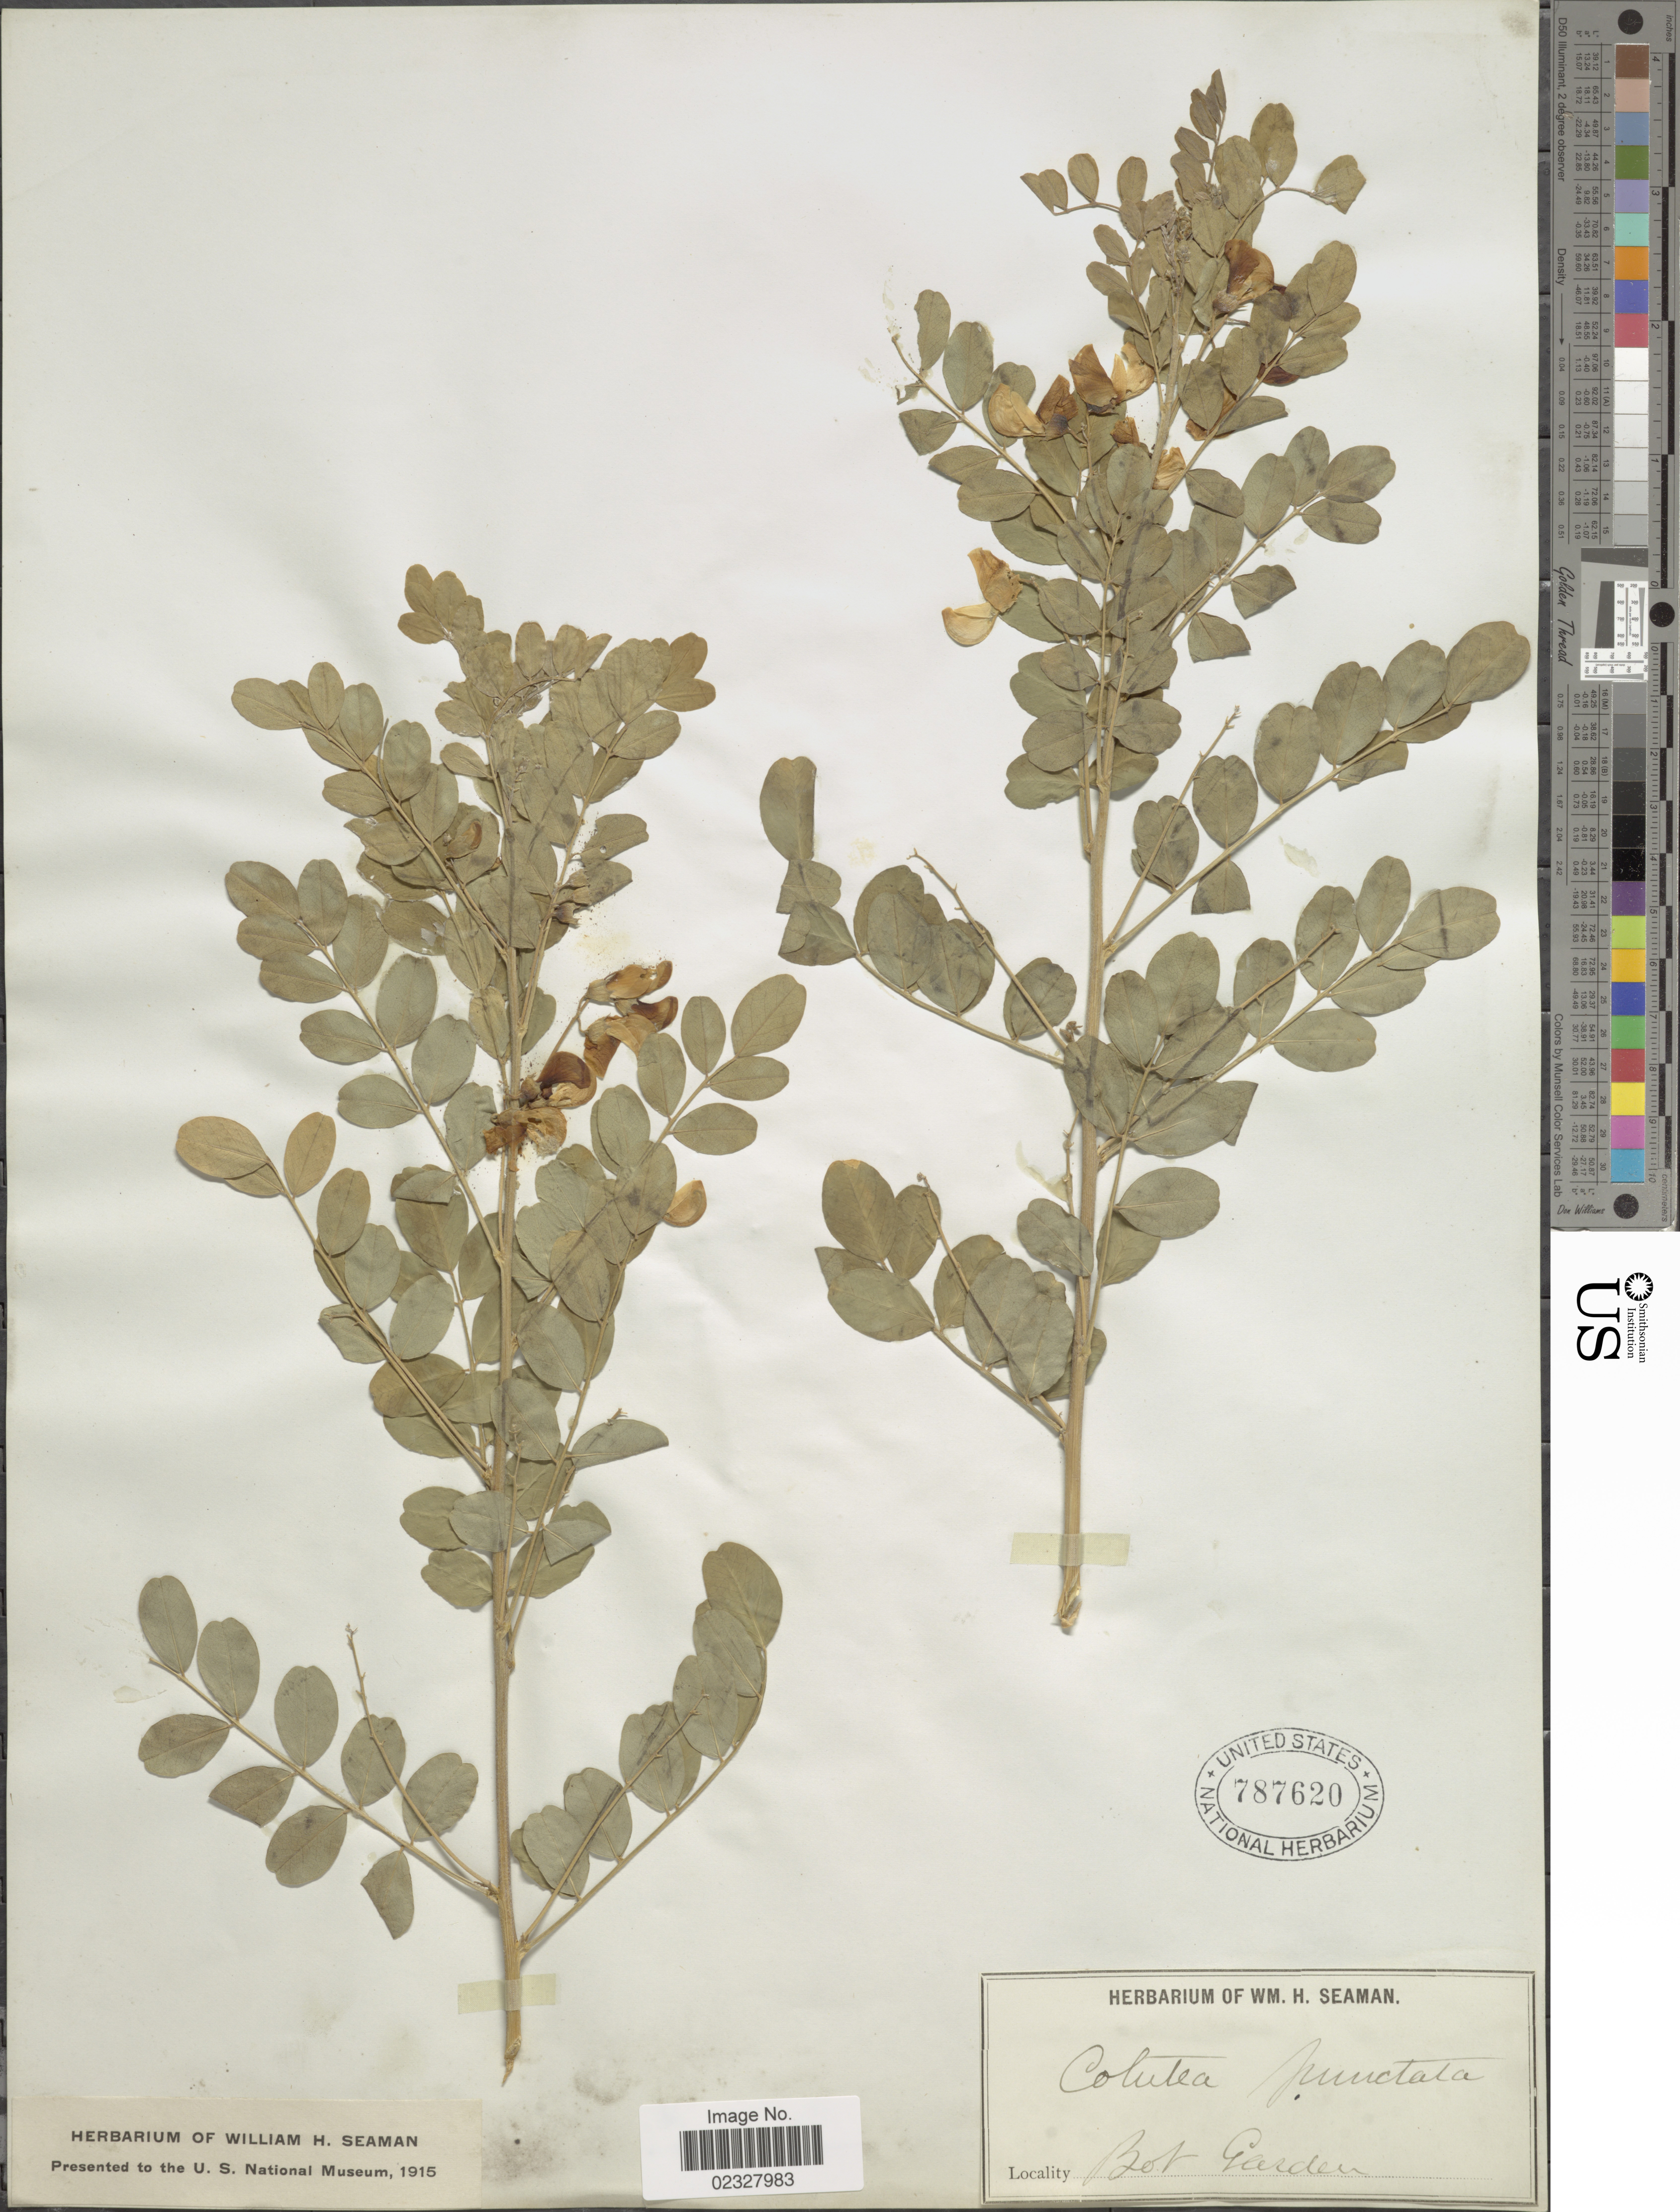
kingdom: Plantae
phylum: Tracheophyta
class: Magnoliopsida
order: Fabales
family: Fabaceae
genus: Colutea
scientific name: Colutea punctata ined.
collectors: ex herb. Seaman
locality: Bot. Garden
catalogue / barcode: US 787620